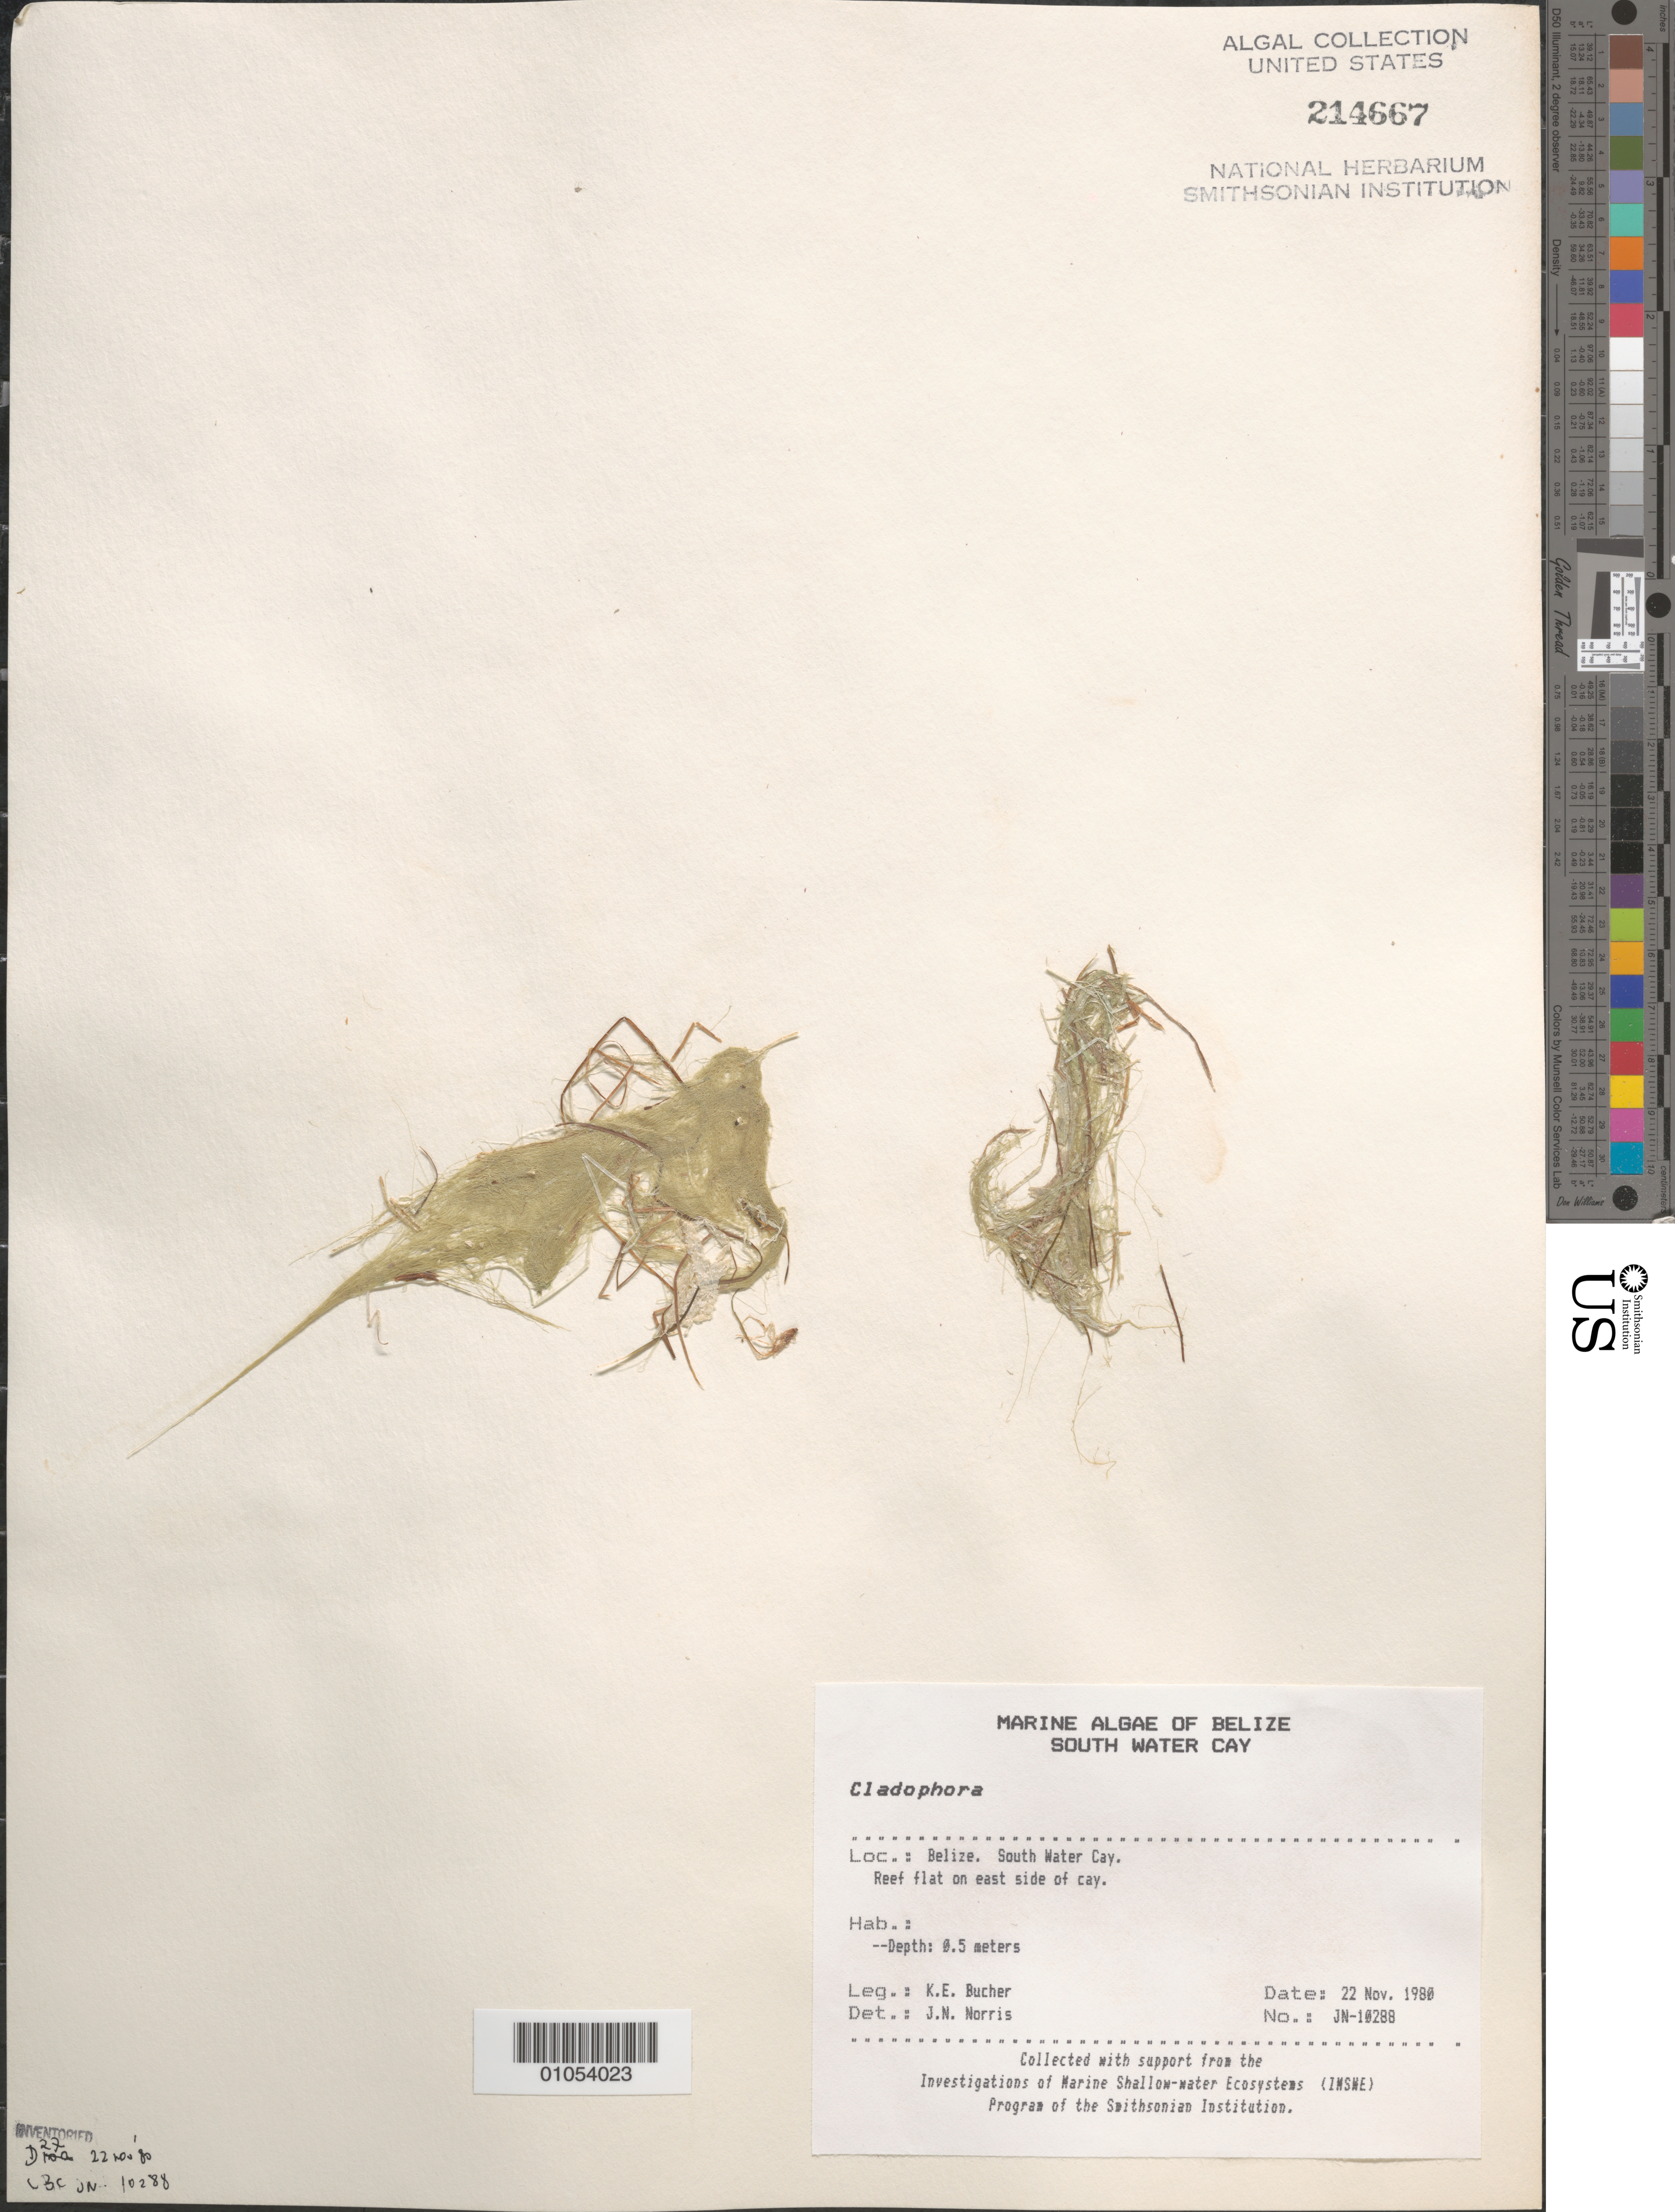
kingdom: Plantae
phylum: Chlorophyta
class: Ulvophyceae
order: Cladophorales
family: Cladophoraceae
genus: Cladophora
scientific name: Cladophora sp.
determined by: Norris, James N.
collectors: K. E. Bucher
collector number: JN-10288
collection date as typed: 22 Nov 1980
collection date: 1980-11-22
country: Belize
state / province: Stann Creek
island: South Water Cay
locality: Reef flat on east side of cay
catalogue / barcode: US 214667